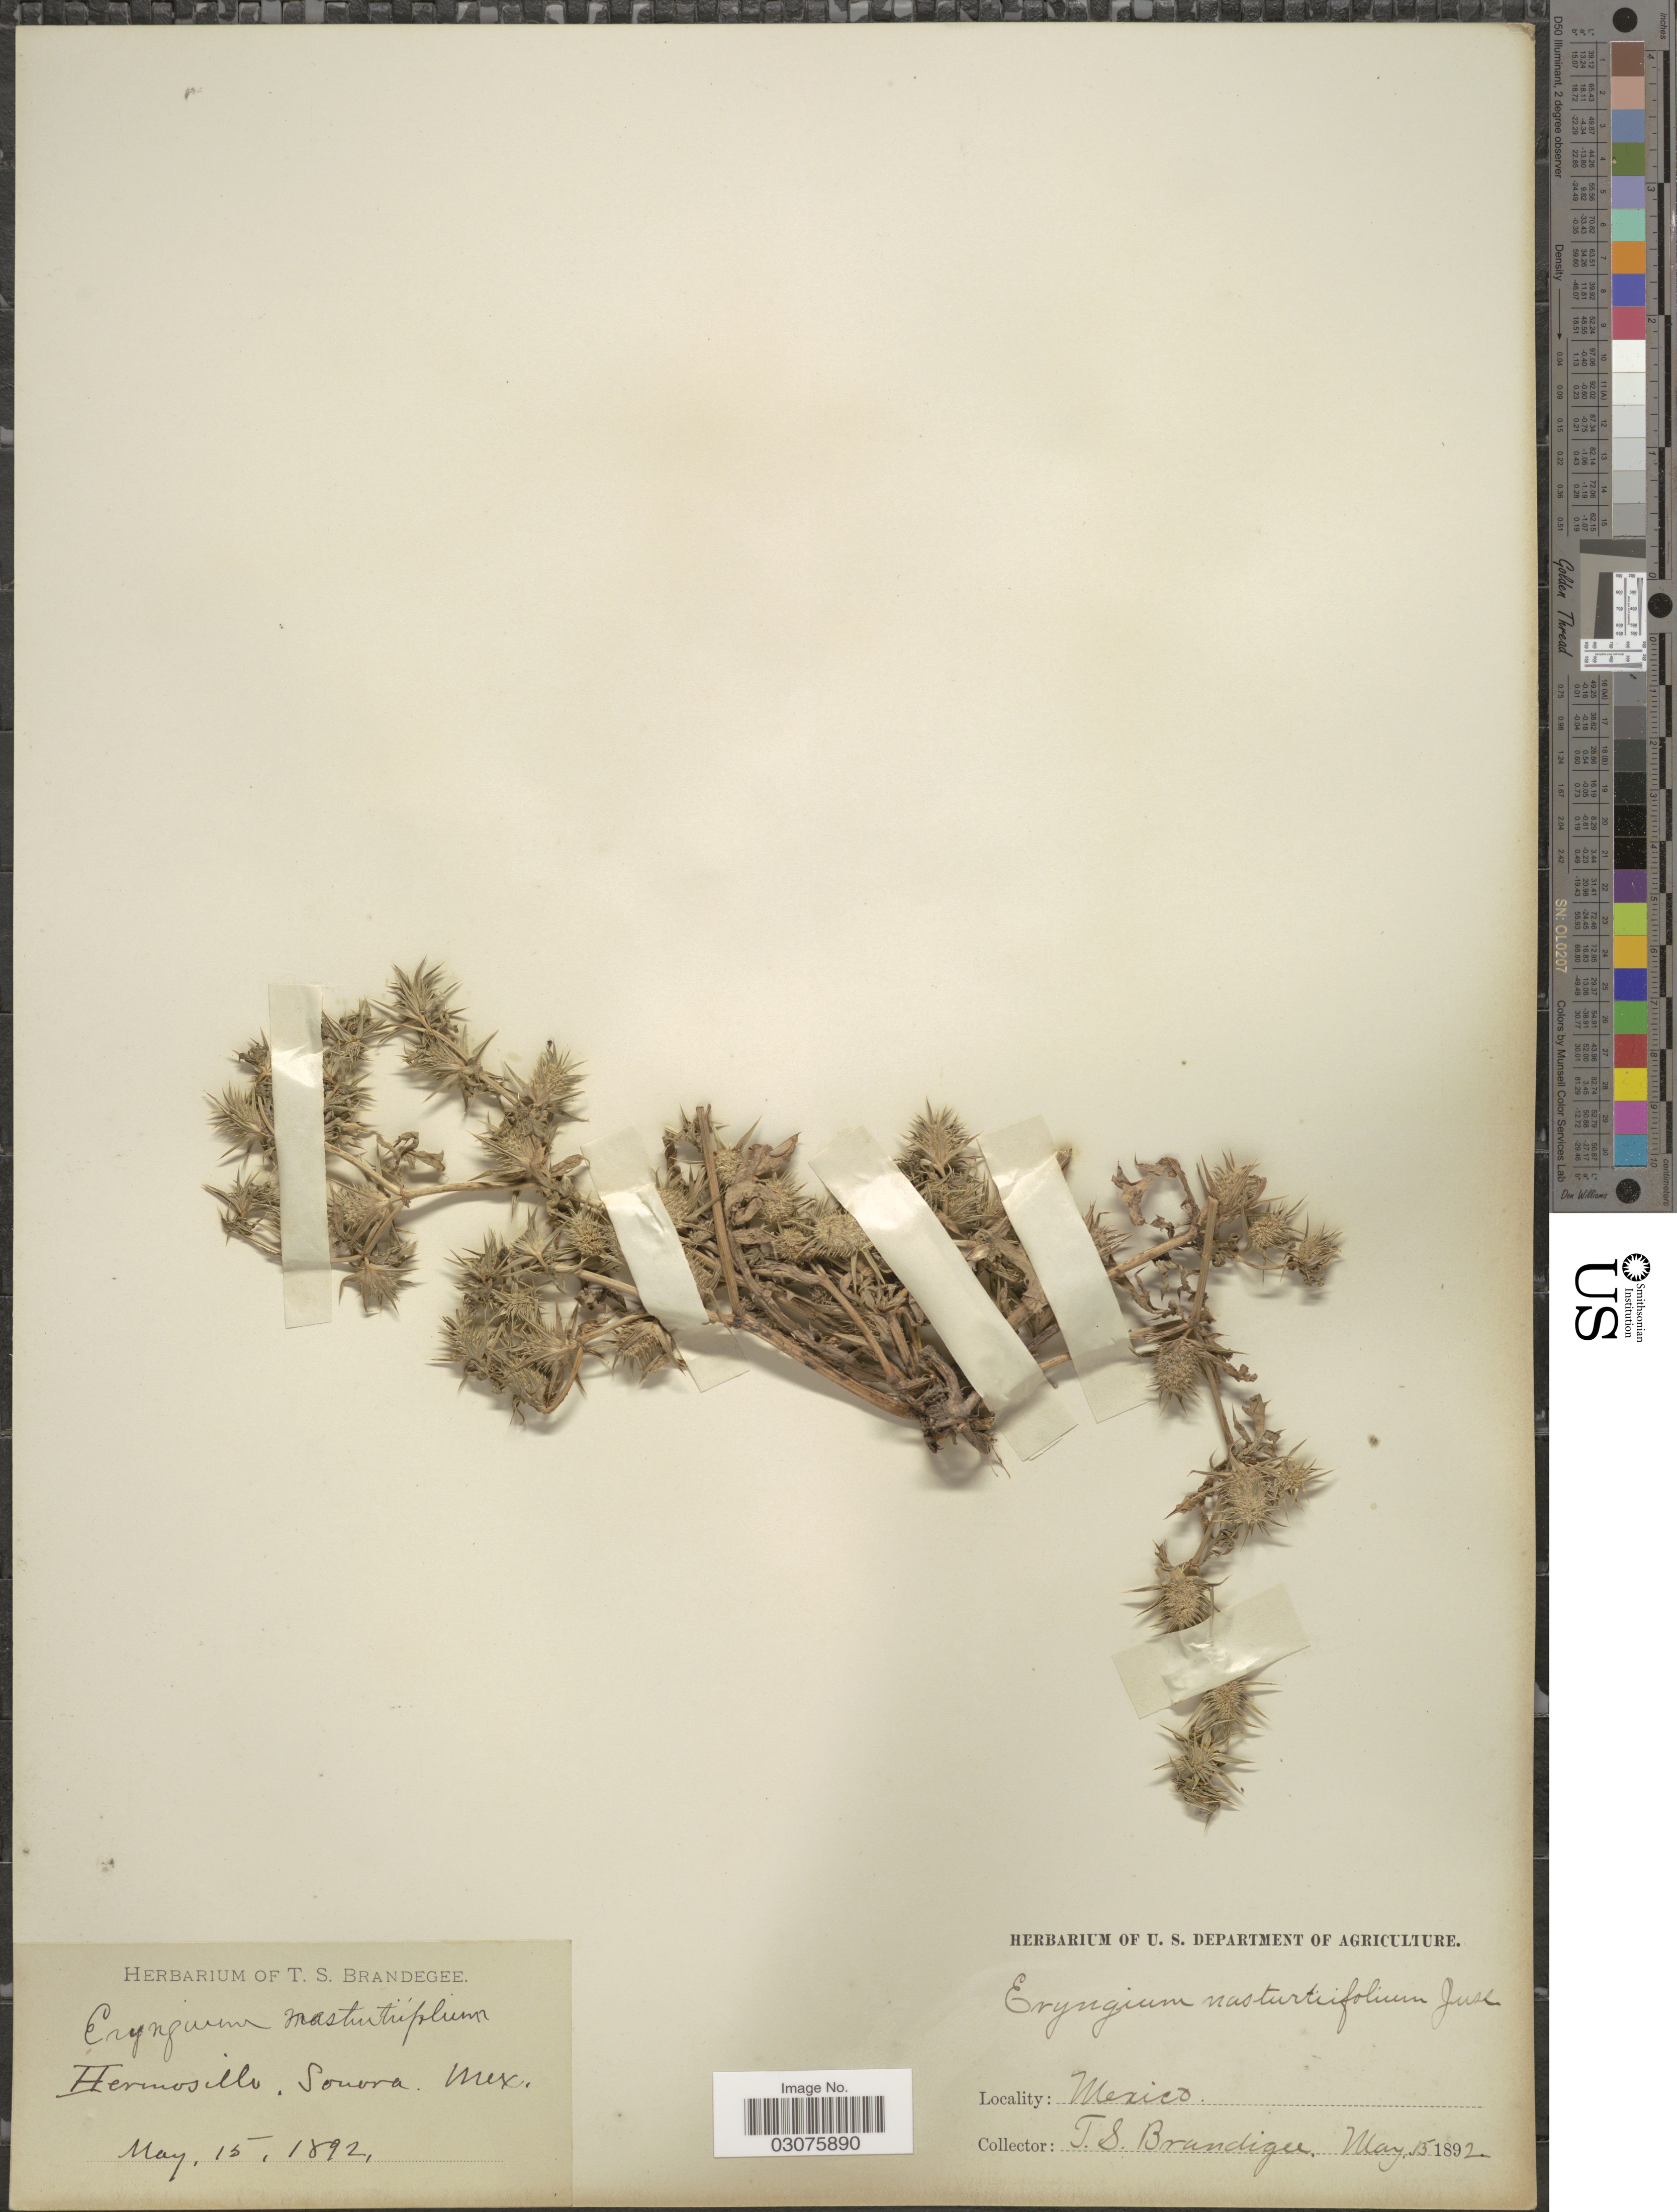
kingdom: Plantae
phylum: Tracheophyta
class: Magnoliopsida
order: Apiales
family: Apiaceae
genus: Eryngium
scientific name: Eryngium nasturtiifolium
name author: Juss. ex F. Delaroche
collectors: T. S. Brandegee (herbarium)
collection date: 1892-05-15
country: Mexico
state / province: Sonora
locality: Hermosille, Sonora, Mex.